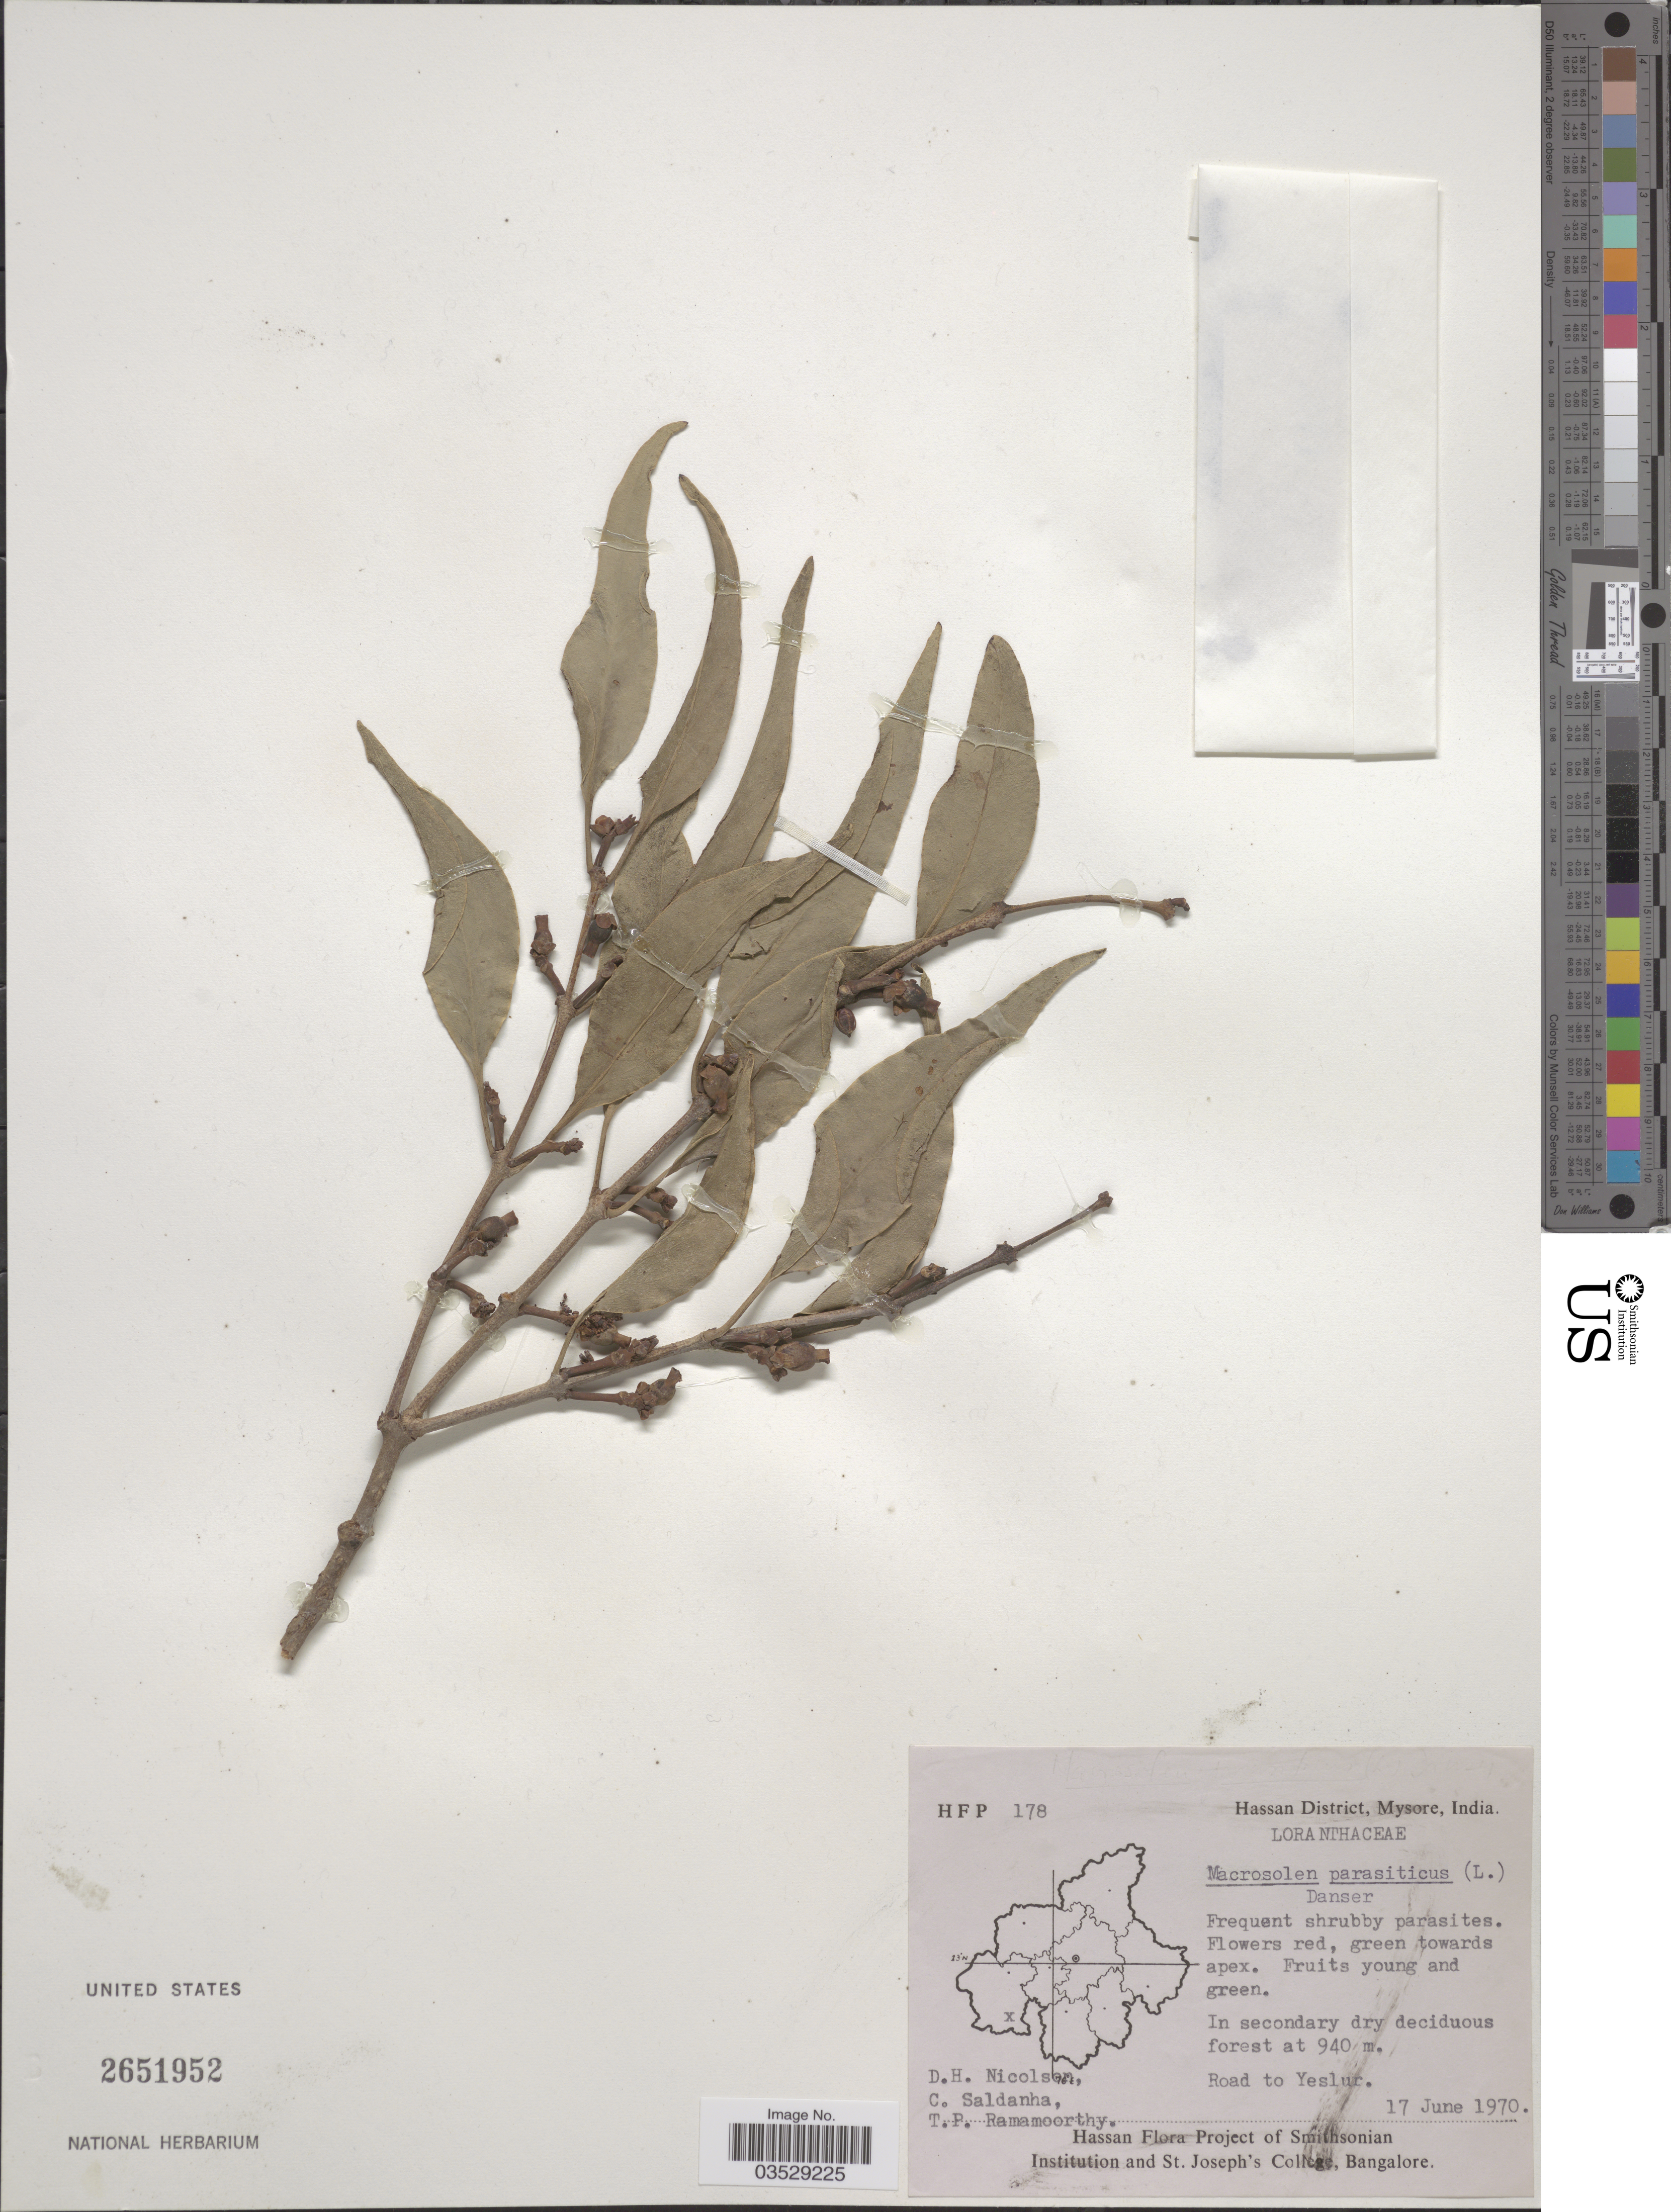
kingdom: Plantae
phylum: Tracheophyta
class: Magnoliopsida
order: Santalales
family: Loranthaceae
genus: Macrosolen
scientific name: Macrosolen capitellatus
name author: (Wight & Arn.) Danser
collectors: D. H. Nicolson, C. Saldanha & T. P. Ramamoorthy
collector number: HFP 178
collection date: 1970-06-17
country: India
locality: Hassan District, Mysore. Road to Yeslur.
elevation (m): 940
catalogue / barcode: US 2651952